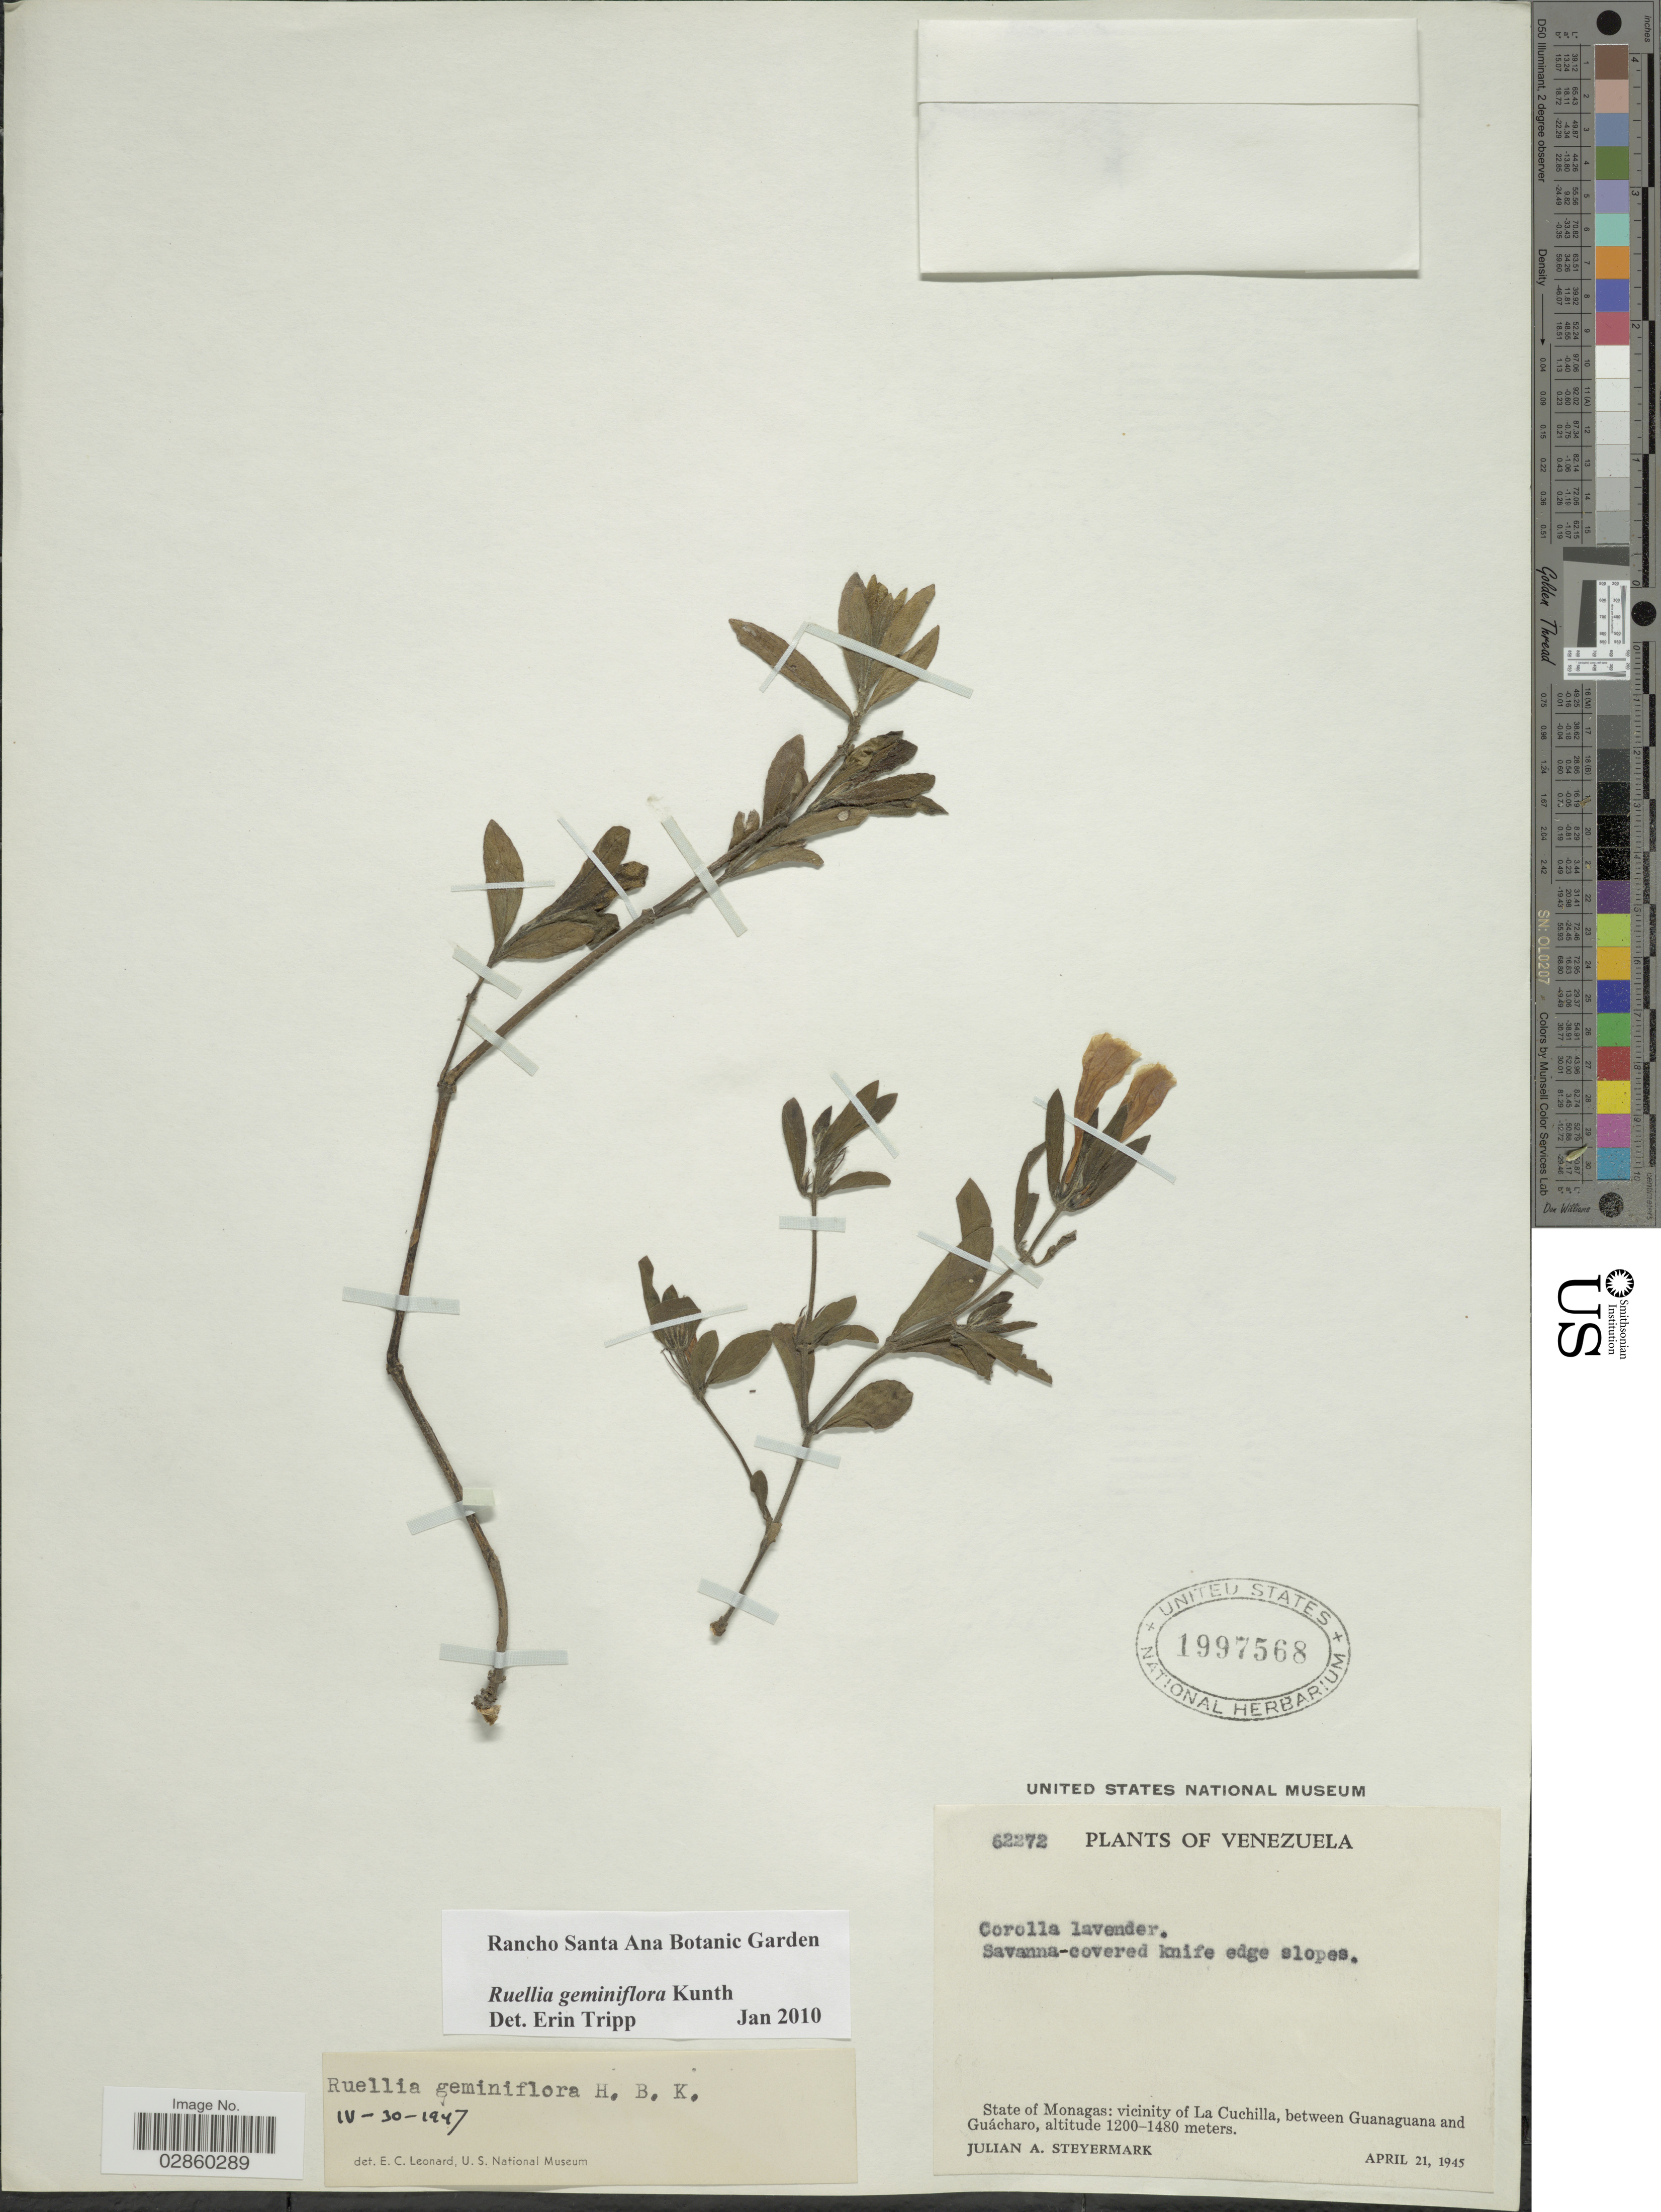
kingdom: Plantae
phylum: Tracheophyta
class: Magnoliopsida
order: Lamiales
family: Acanthaceae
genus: Ruellia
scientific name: Ruellia geminiflora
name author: Kunth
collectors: J. Steyermark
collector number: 62272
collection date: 1945-04-21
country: Venezuela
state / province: Monagas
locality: Vicinity of La Cuchilla, between Guanaguana and Guácharo.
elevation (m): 1200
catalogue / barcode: US 1997568